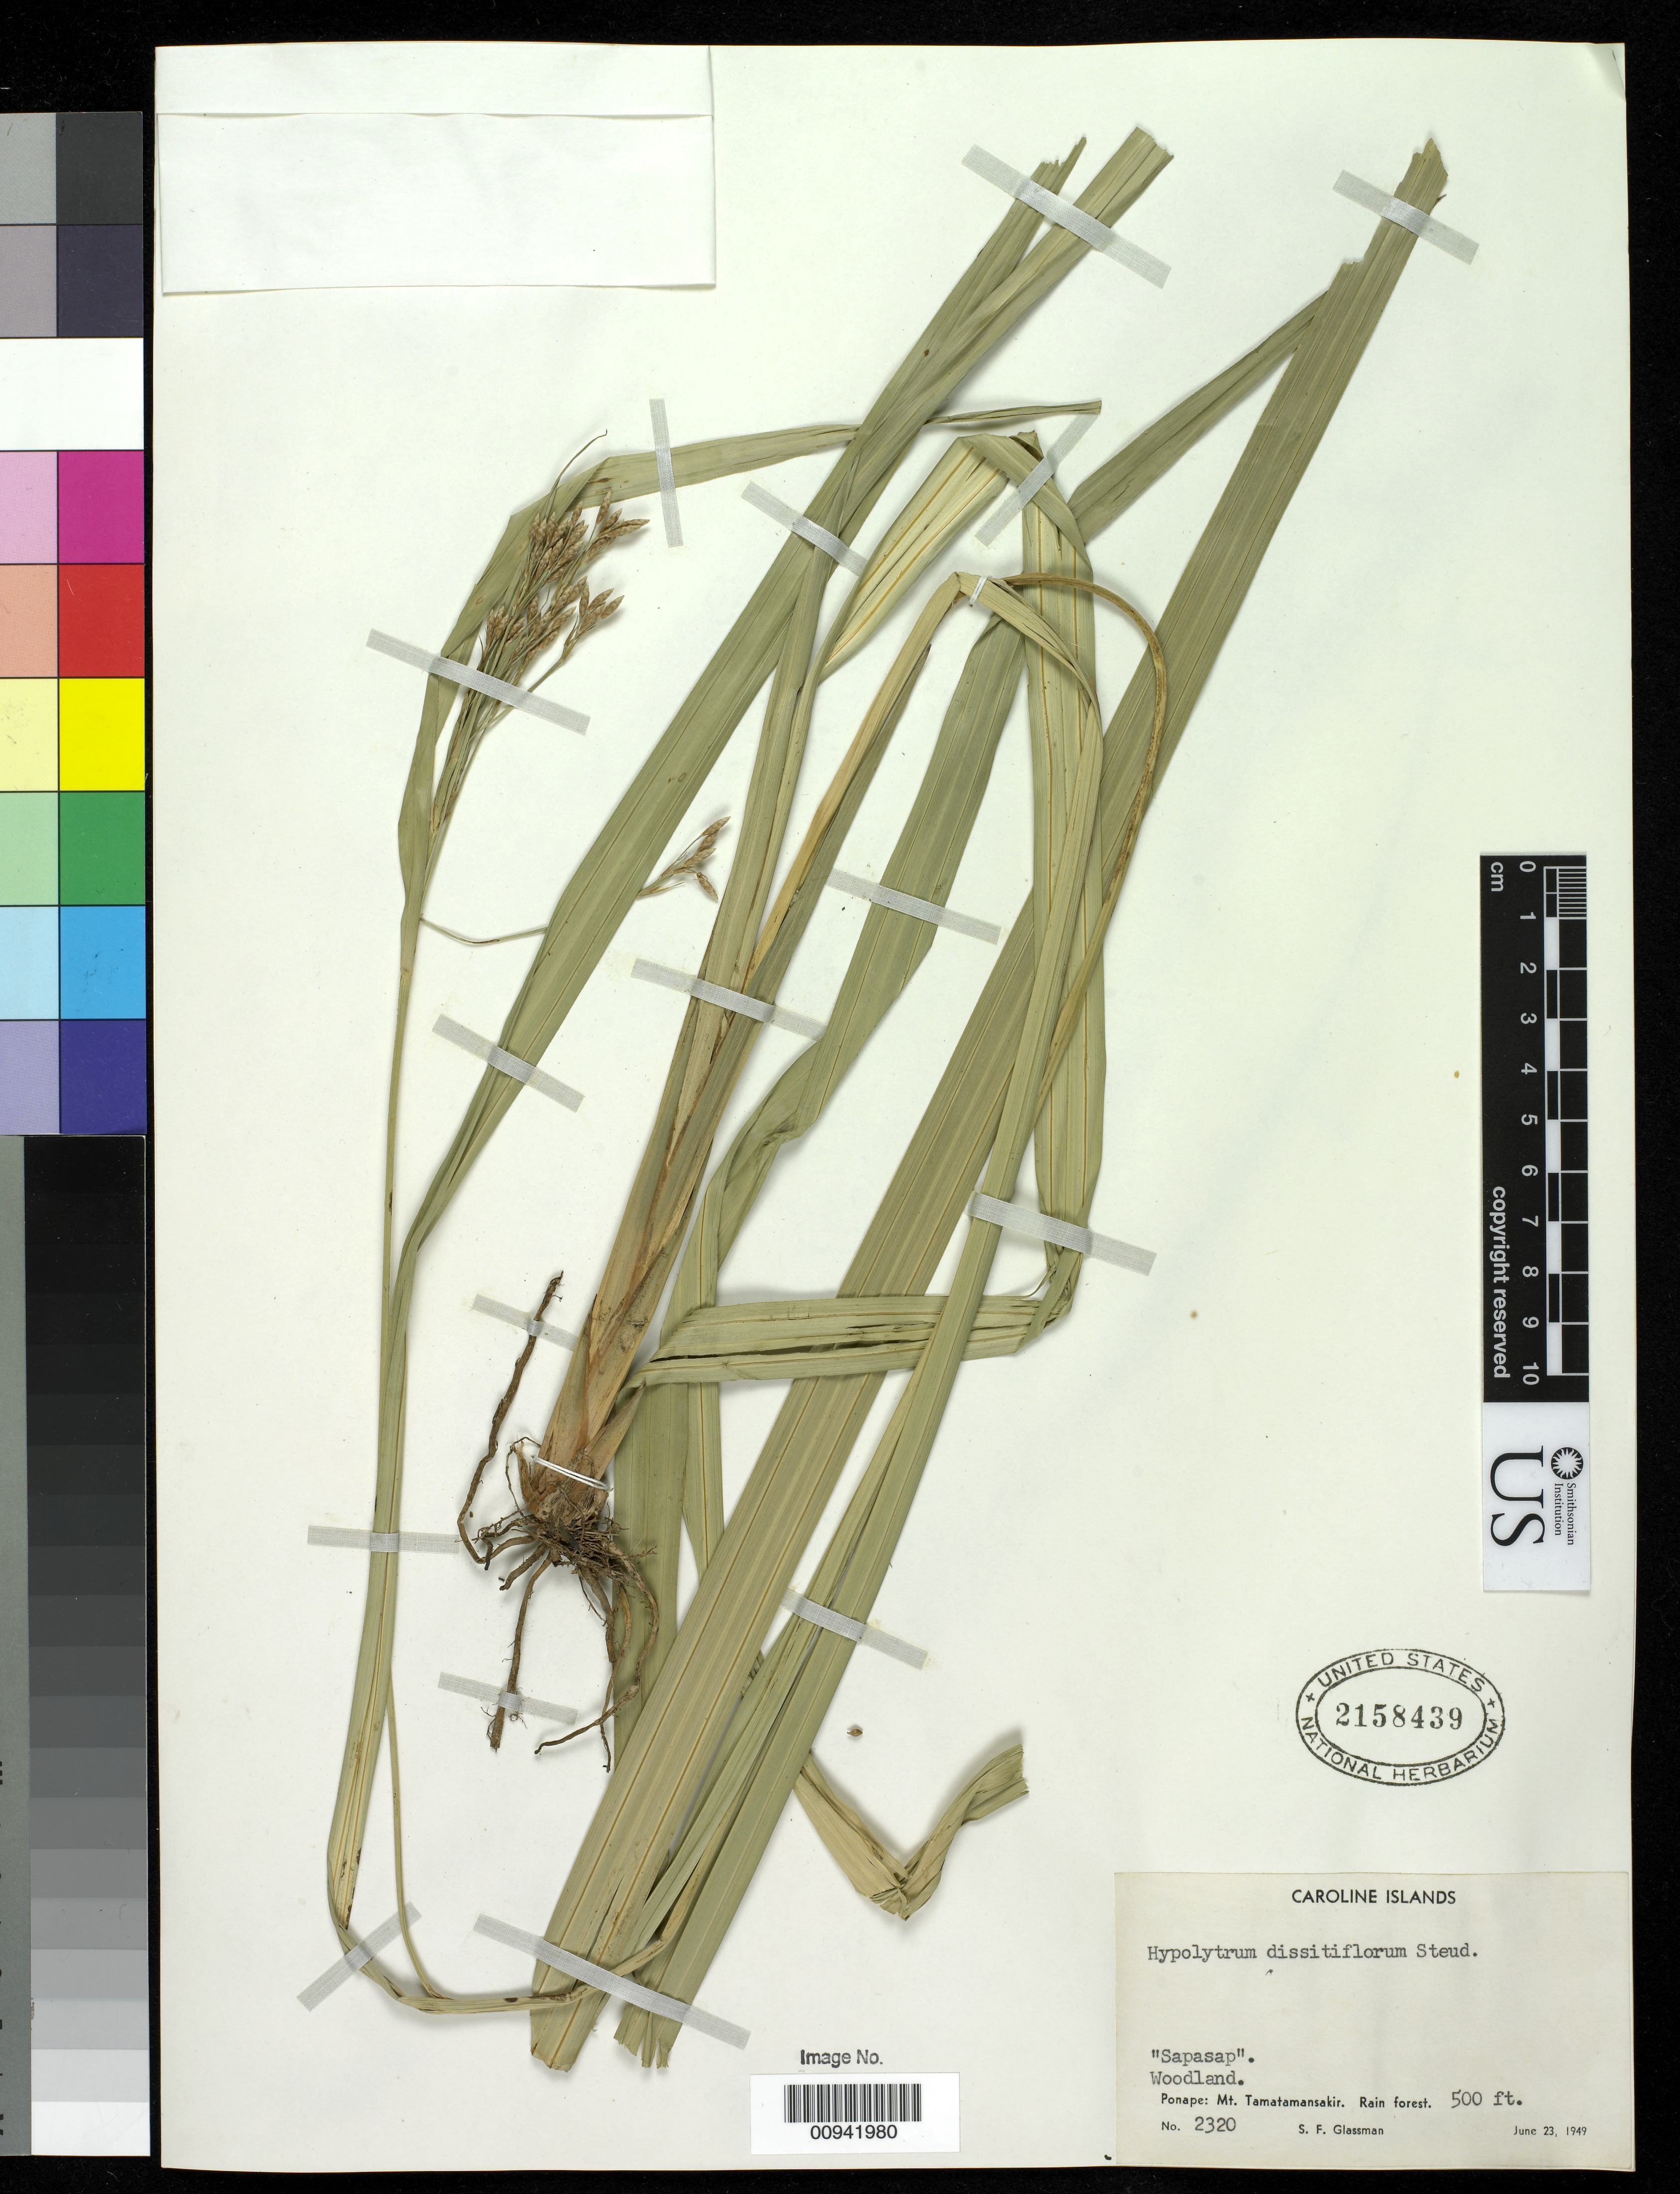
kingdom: Plantae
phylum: Tracheophyta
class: Liliopsida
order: Poales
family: Cyperaceae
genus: Hypolytrum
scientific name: Hypolytrum dissitiflorum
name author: Steud.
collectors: S. F. Glassman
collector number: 2320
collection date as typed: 23 Jun 1949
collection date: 1949-06-23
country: Micronesia, Federated States of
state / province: Pohnpei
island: Pohnpei [Ponape]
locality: Mt. Tamatamansakir. Rain forest.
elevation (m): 152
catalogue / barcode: US 2158439